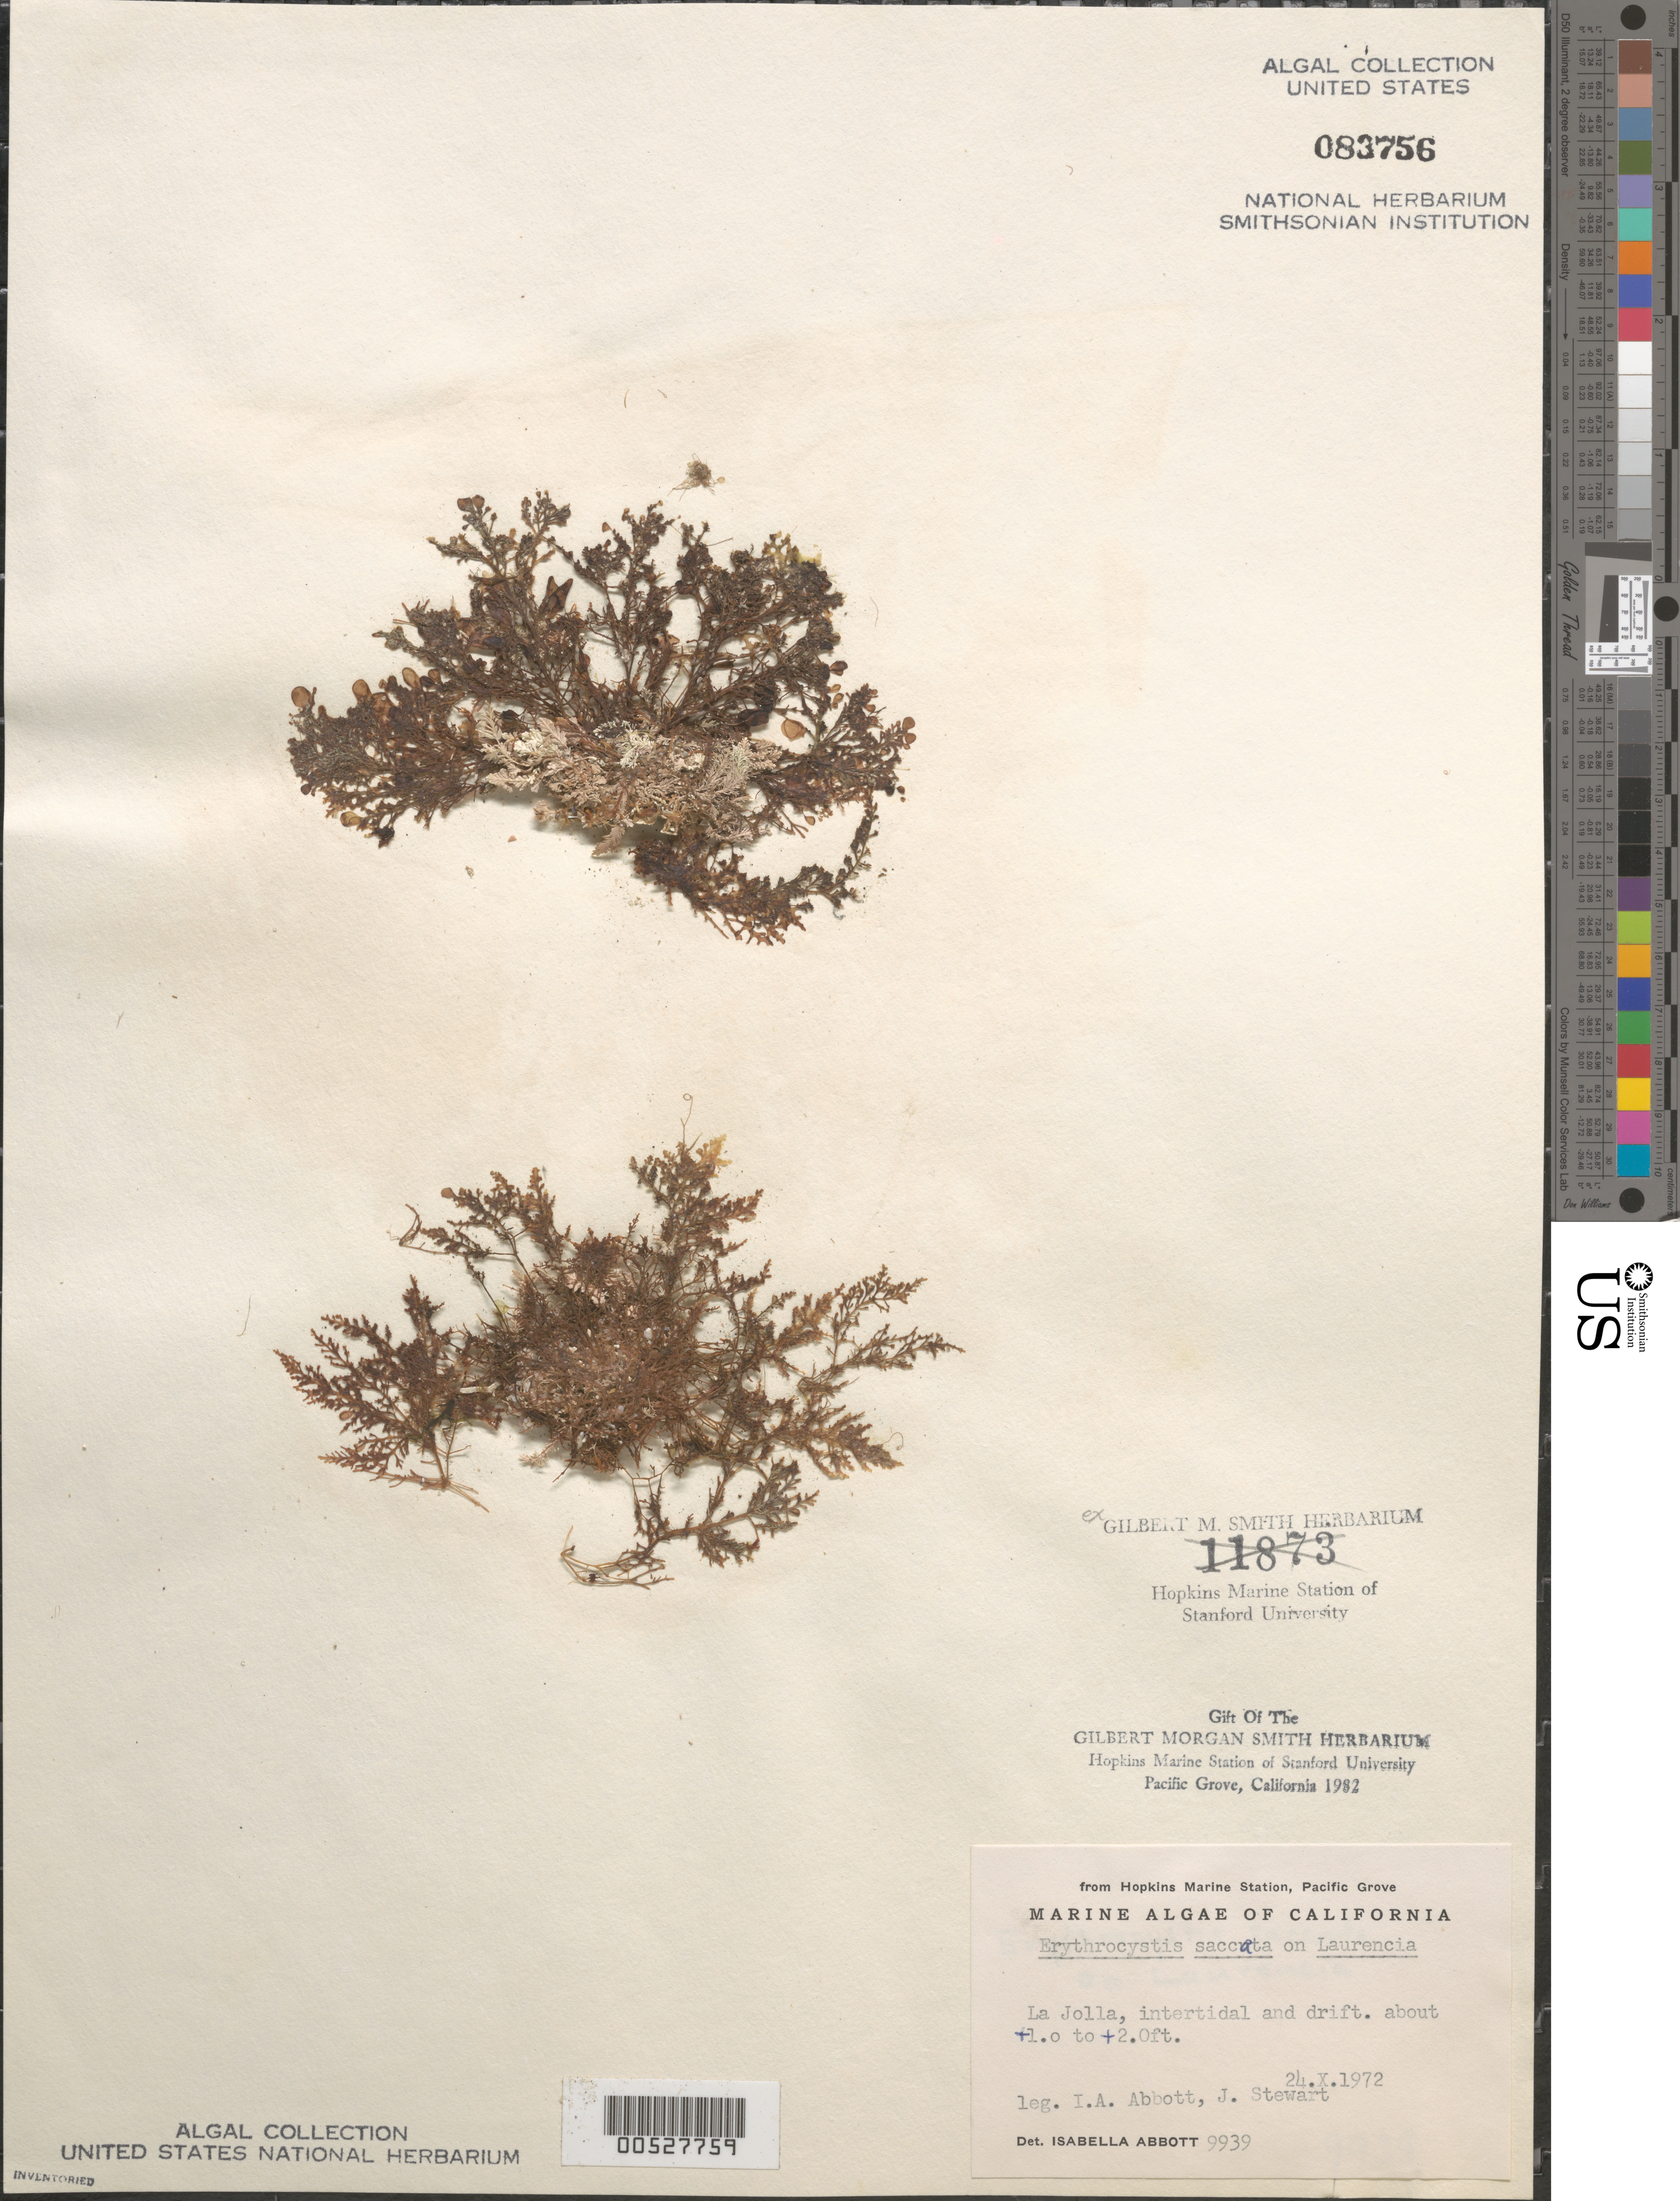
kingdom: Plantae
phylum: Rhodophyta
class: Florideophyceae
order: Ceramiales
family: Rhodomelaceae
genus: Erythrocystis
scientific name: Erythrocystis saccata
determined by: Abbott, Isabella A.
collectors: I. A. Abbott & J. Stewart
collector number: IAA 9939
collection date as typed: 24 Oct 1972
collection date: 1972-10-24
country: United States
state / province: California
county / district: San Diego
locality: La Jolla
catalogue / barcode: US 83756